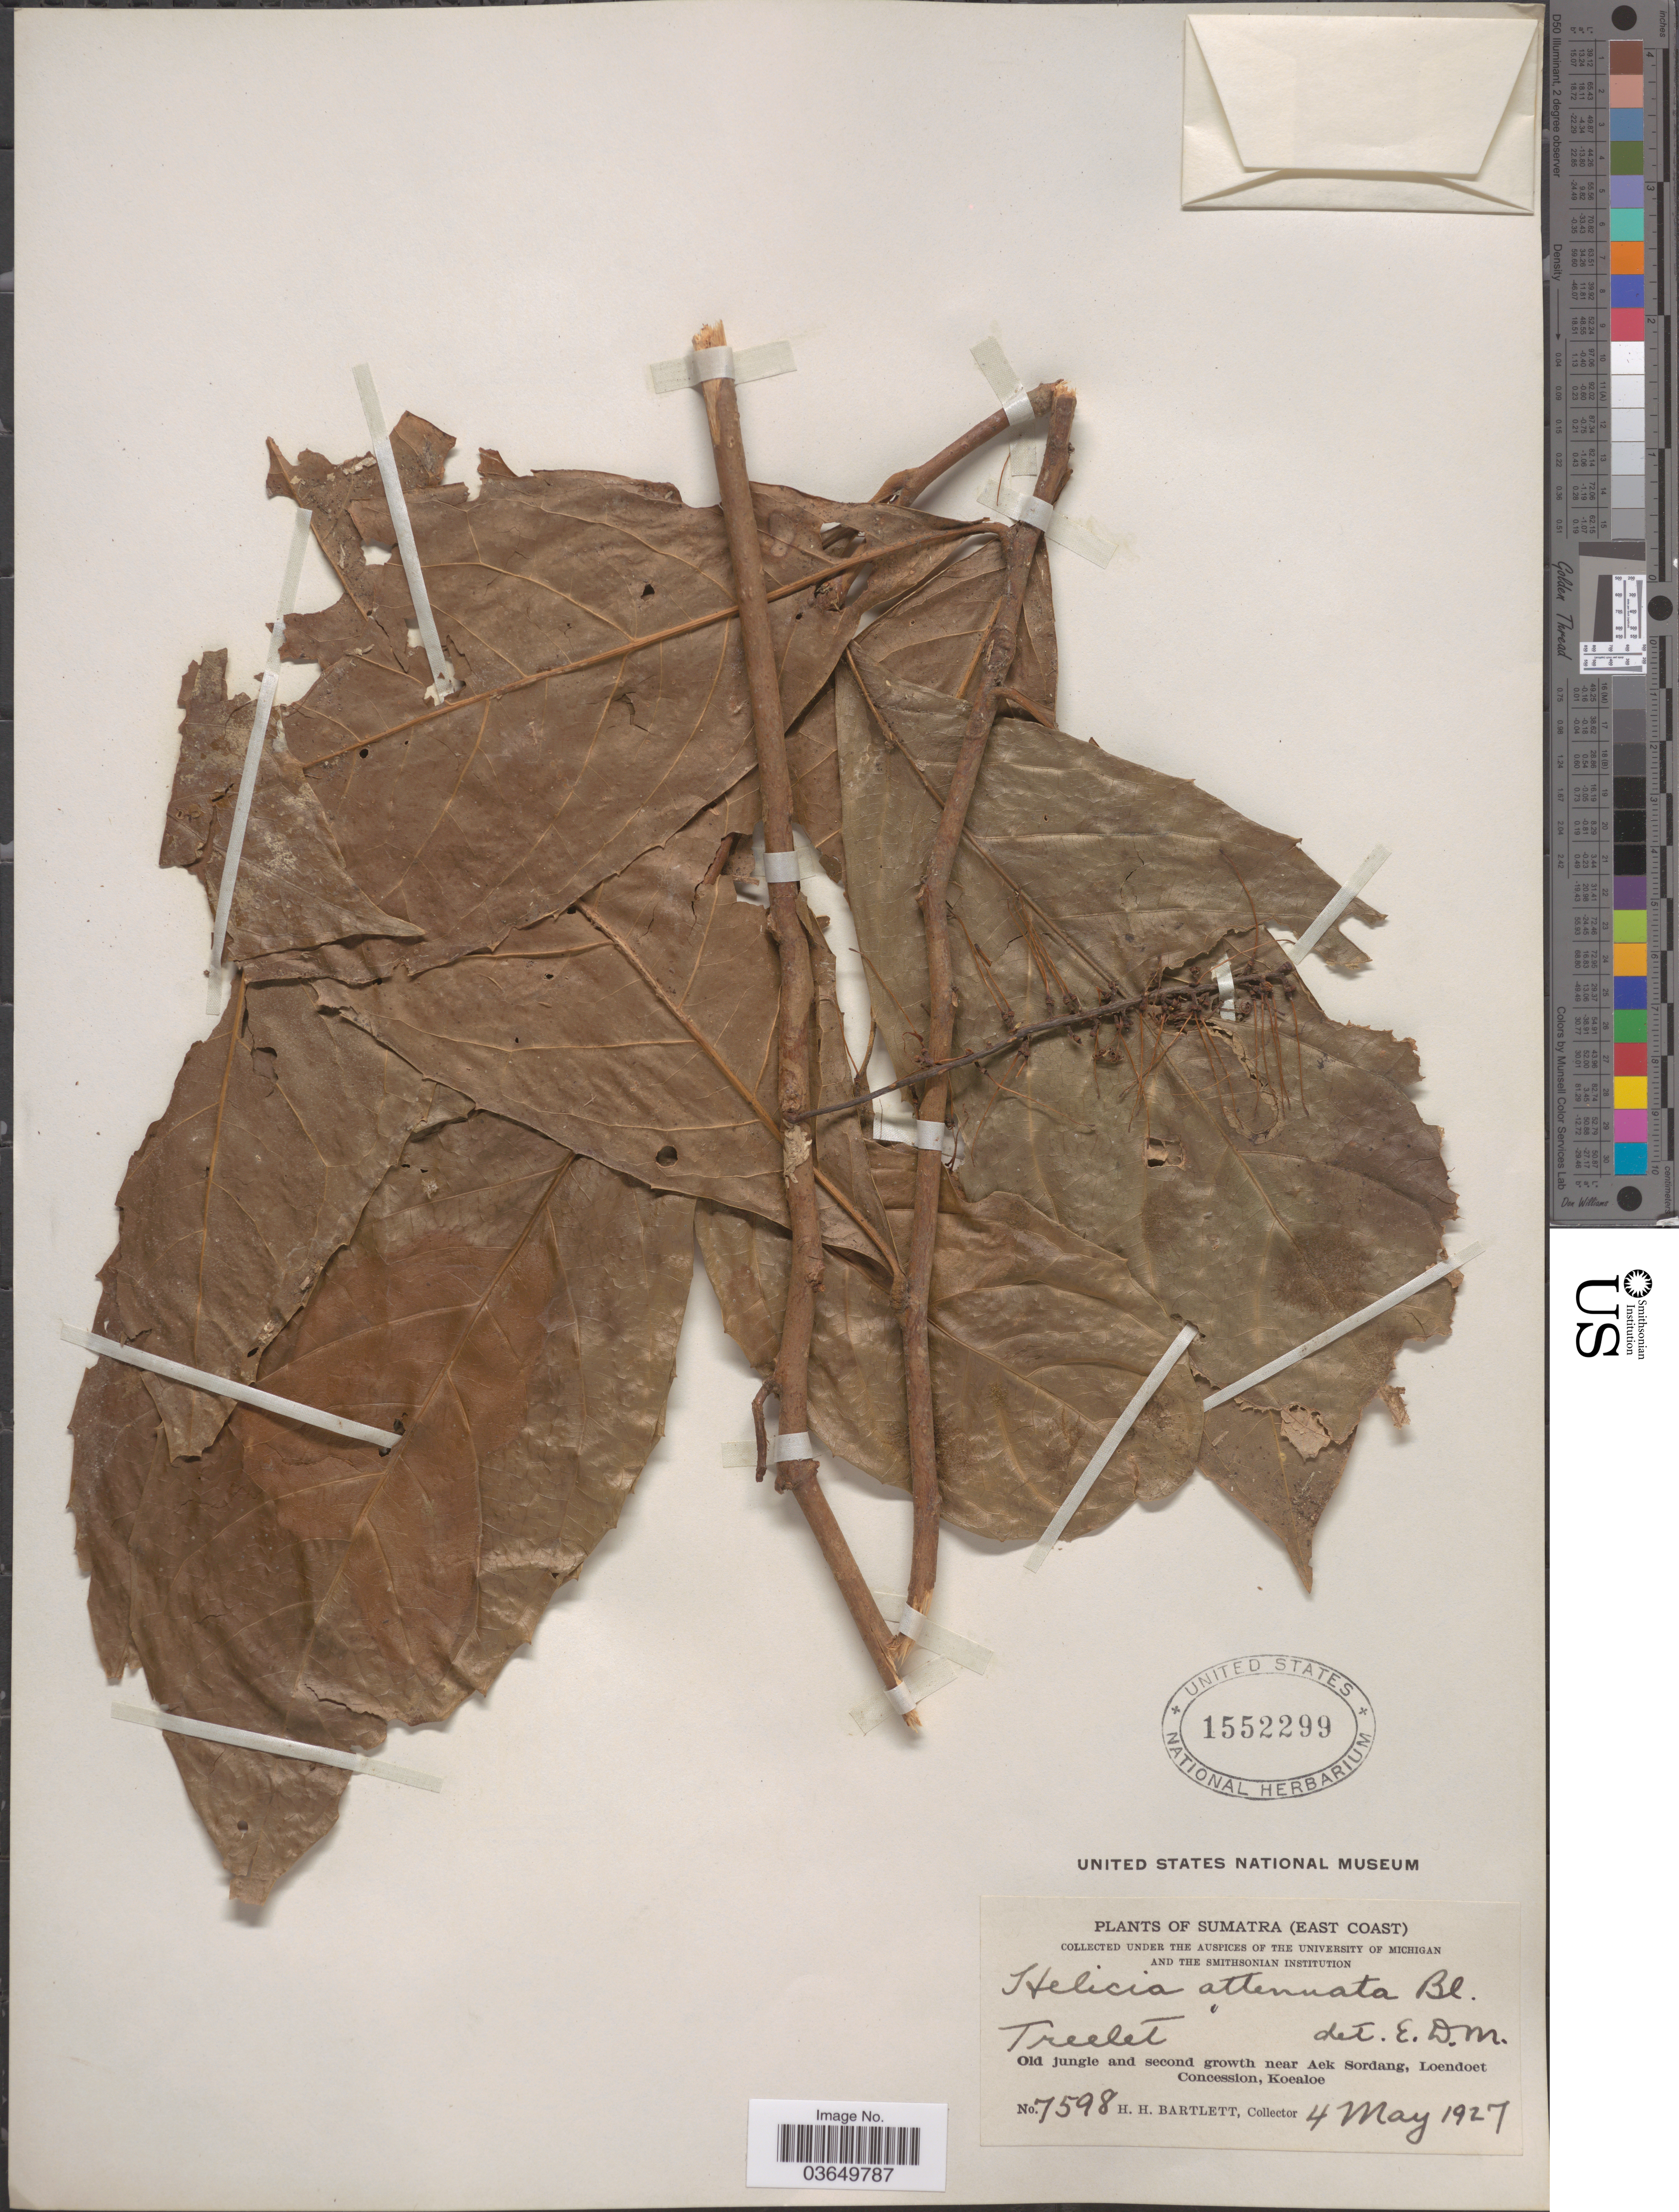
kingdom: Plantae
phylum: Tracheophyta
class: Magnoliopsida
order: Proteales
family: Proteaceae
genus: Helicia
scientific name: Helicia attenuata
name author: (Jack) Blume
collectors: H. H. Bartlett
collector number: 7598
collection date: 1927-05-04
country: Indonesia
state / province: Sumatra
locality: East Coast. Old jungle and second growth near Aek Sordang, Loendoet Concession, Koealoe.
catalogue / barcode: US 1552299